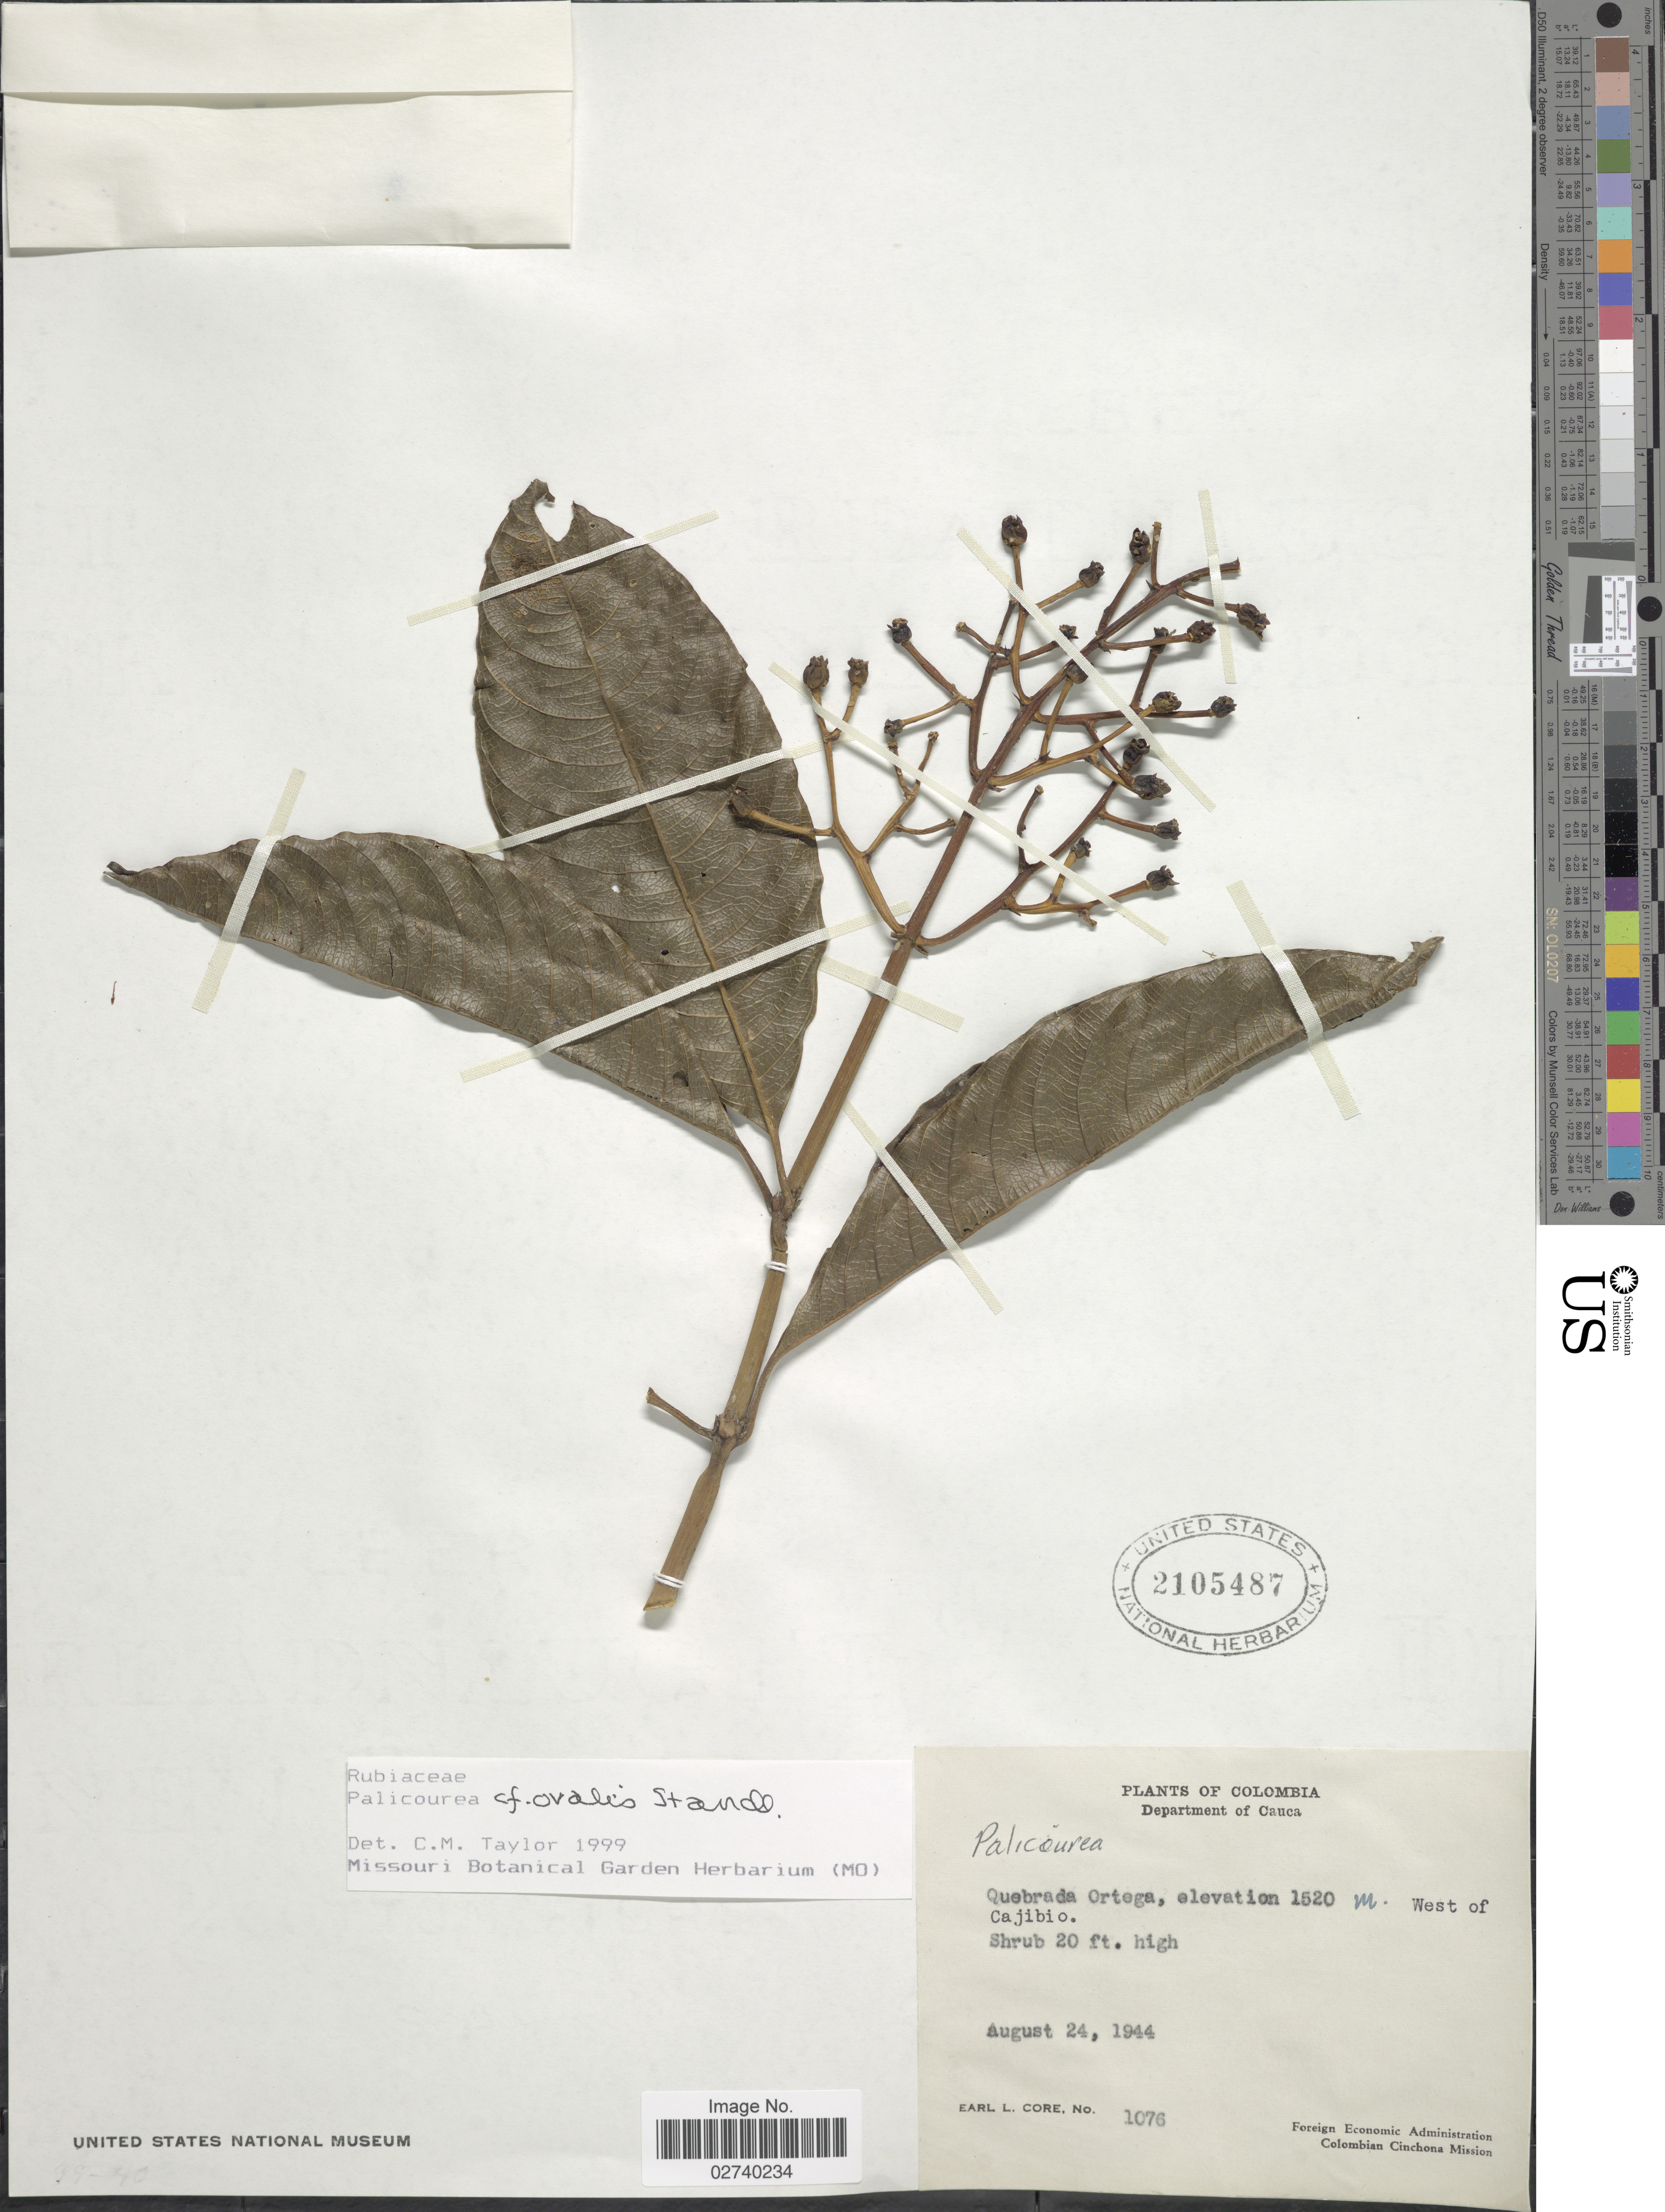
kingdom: Plantae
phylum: Tracheophyta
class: Magnoliopsida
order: Gentianales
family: Rubiaceae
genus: Palicourea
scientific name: Palicourea ovalis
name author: Standl.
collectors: E. L. Core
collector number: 1076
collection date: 1944-08-24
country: Colombia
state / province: Cauca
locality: Quebrada Ortega, West of Cajibio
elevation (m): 1520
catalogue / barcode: US 2105487